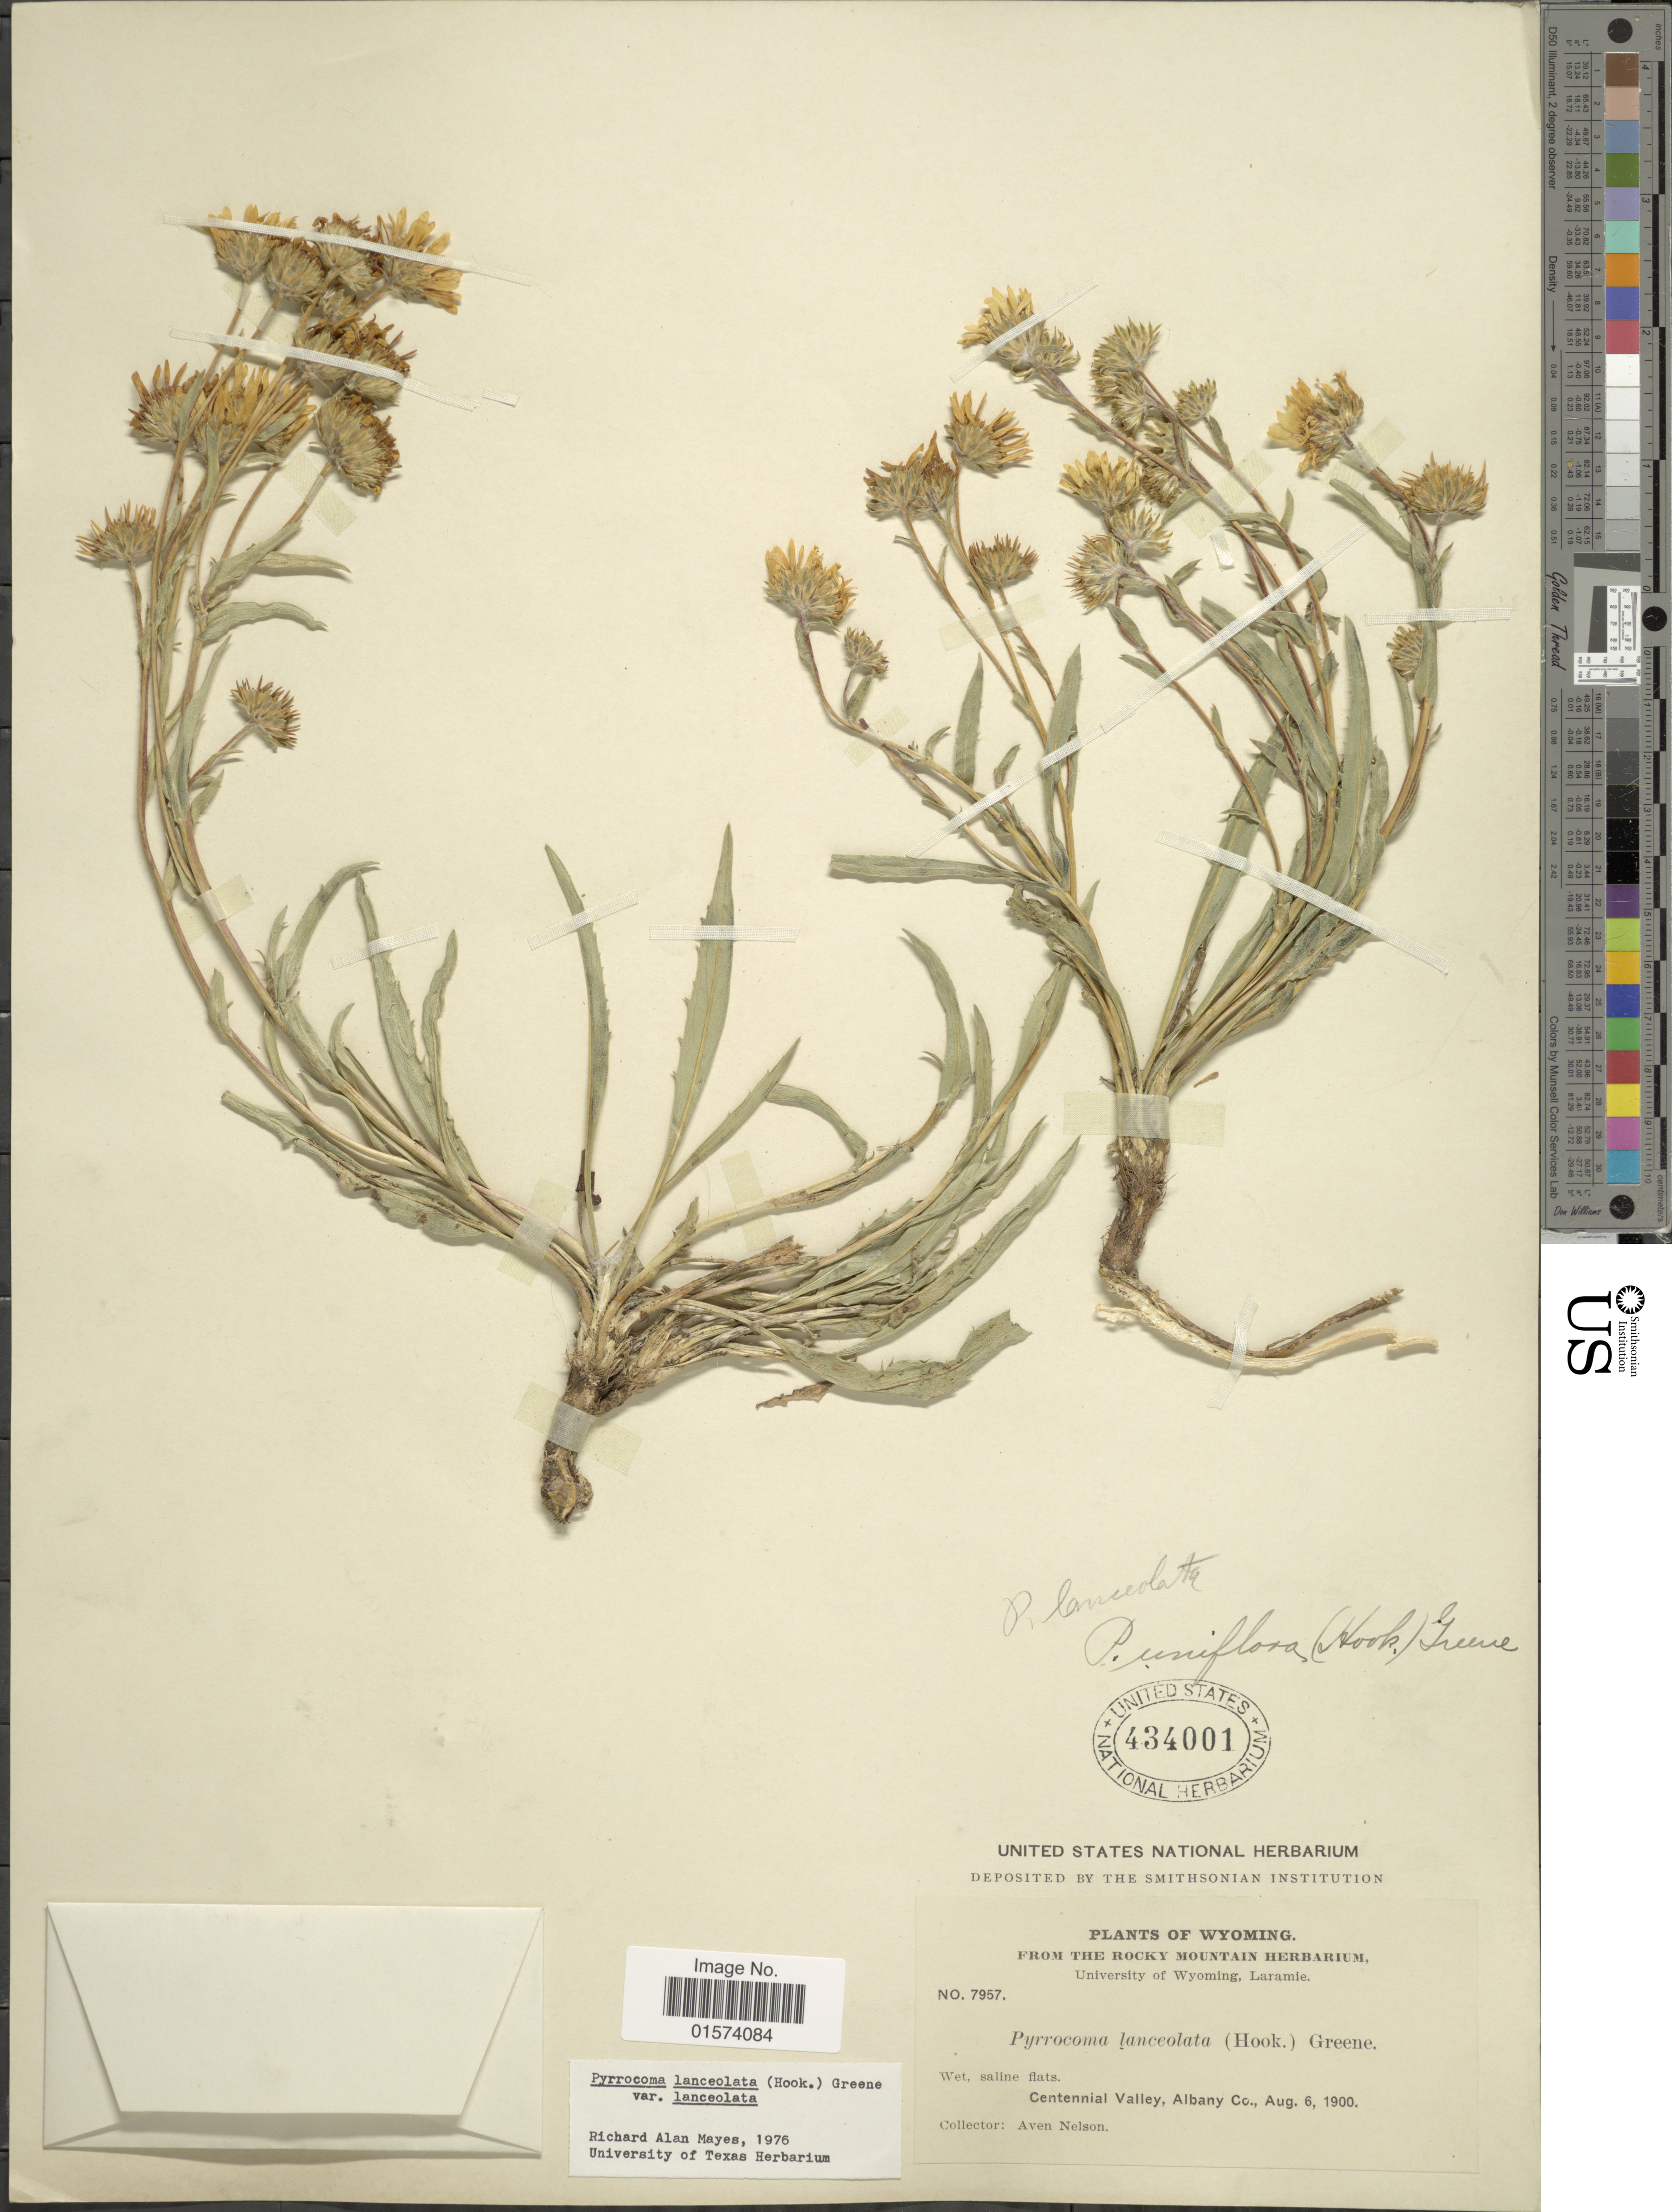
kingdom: Plantae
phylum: Tracheophyta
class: Magnoliopsida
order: Asterales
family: Asteraceae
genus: Pyrrocoma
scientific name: Pyrrocoma lanceolata var. lanceolata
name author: (Hook.) Greene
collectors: A. Nelson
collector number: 7957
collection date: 1900-08-06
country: United States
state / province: Wyoming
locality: West, saline falts, Centennial Valley, Albany Co.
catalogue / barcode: US 434001